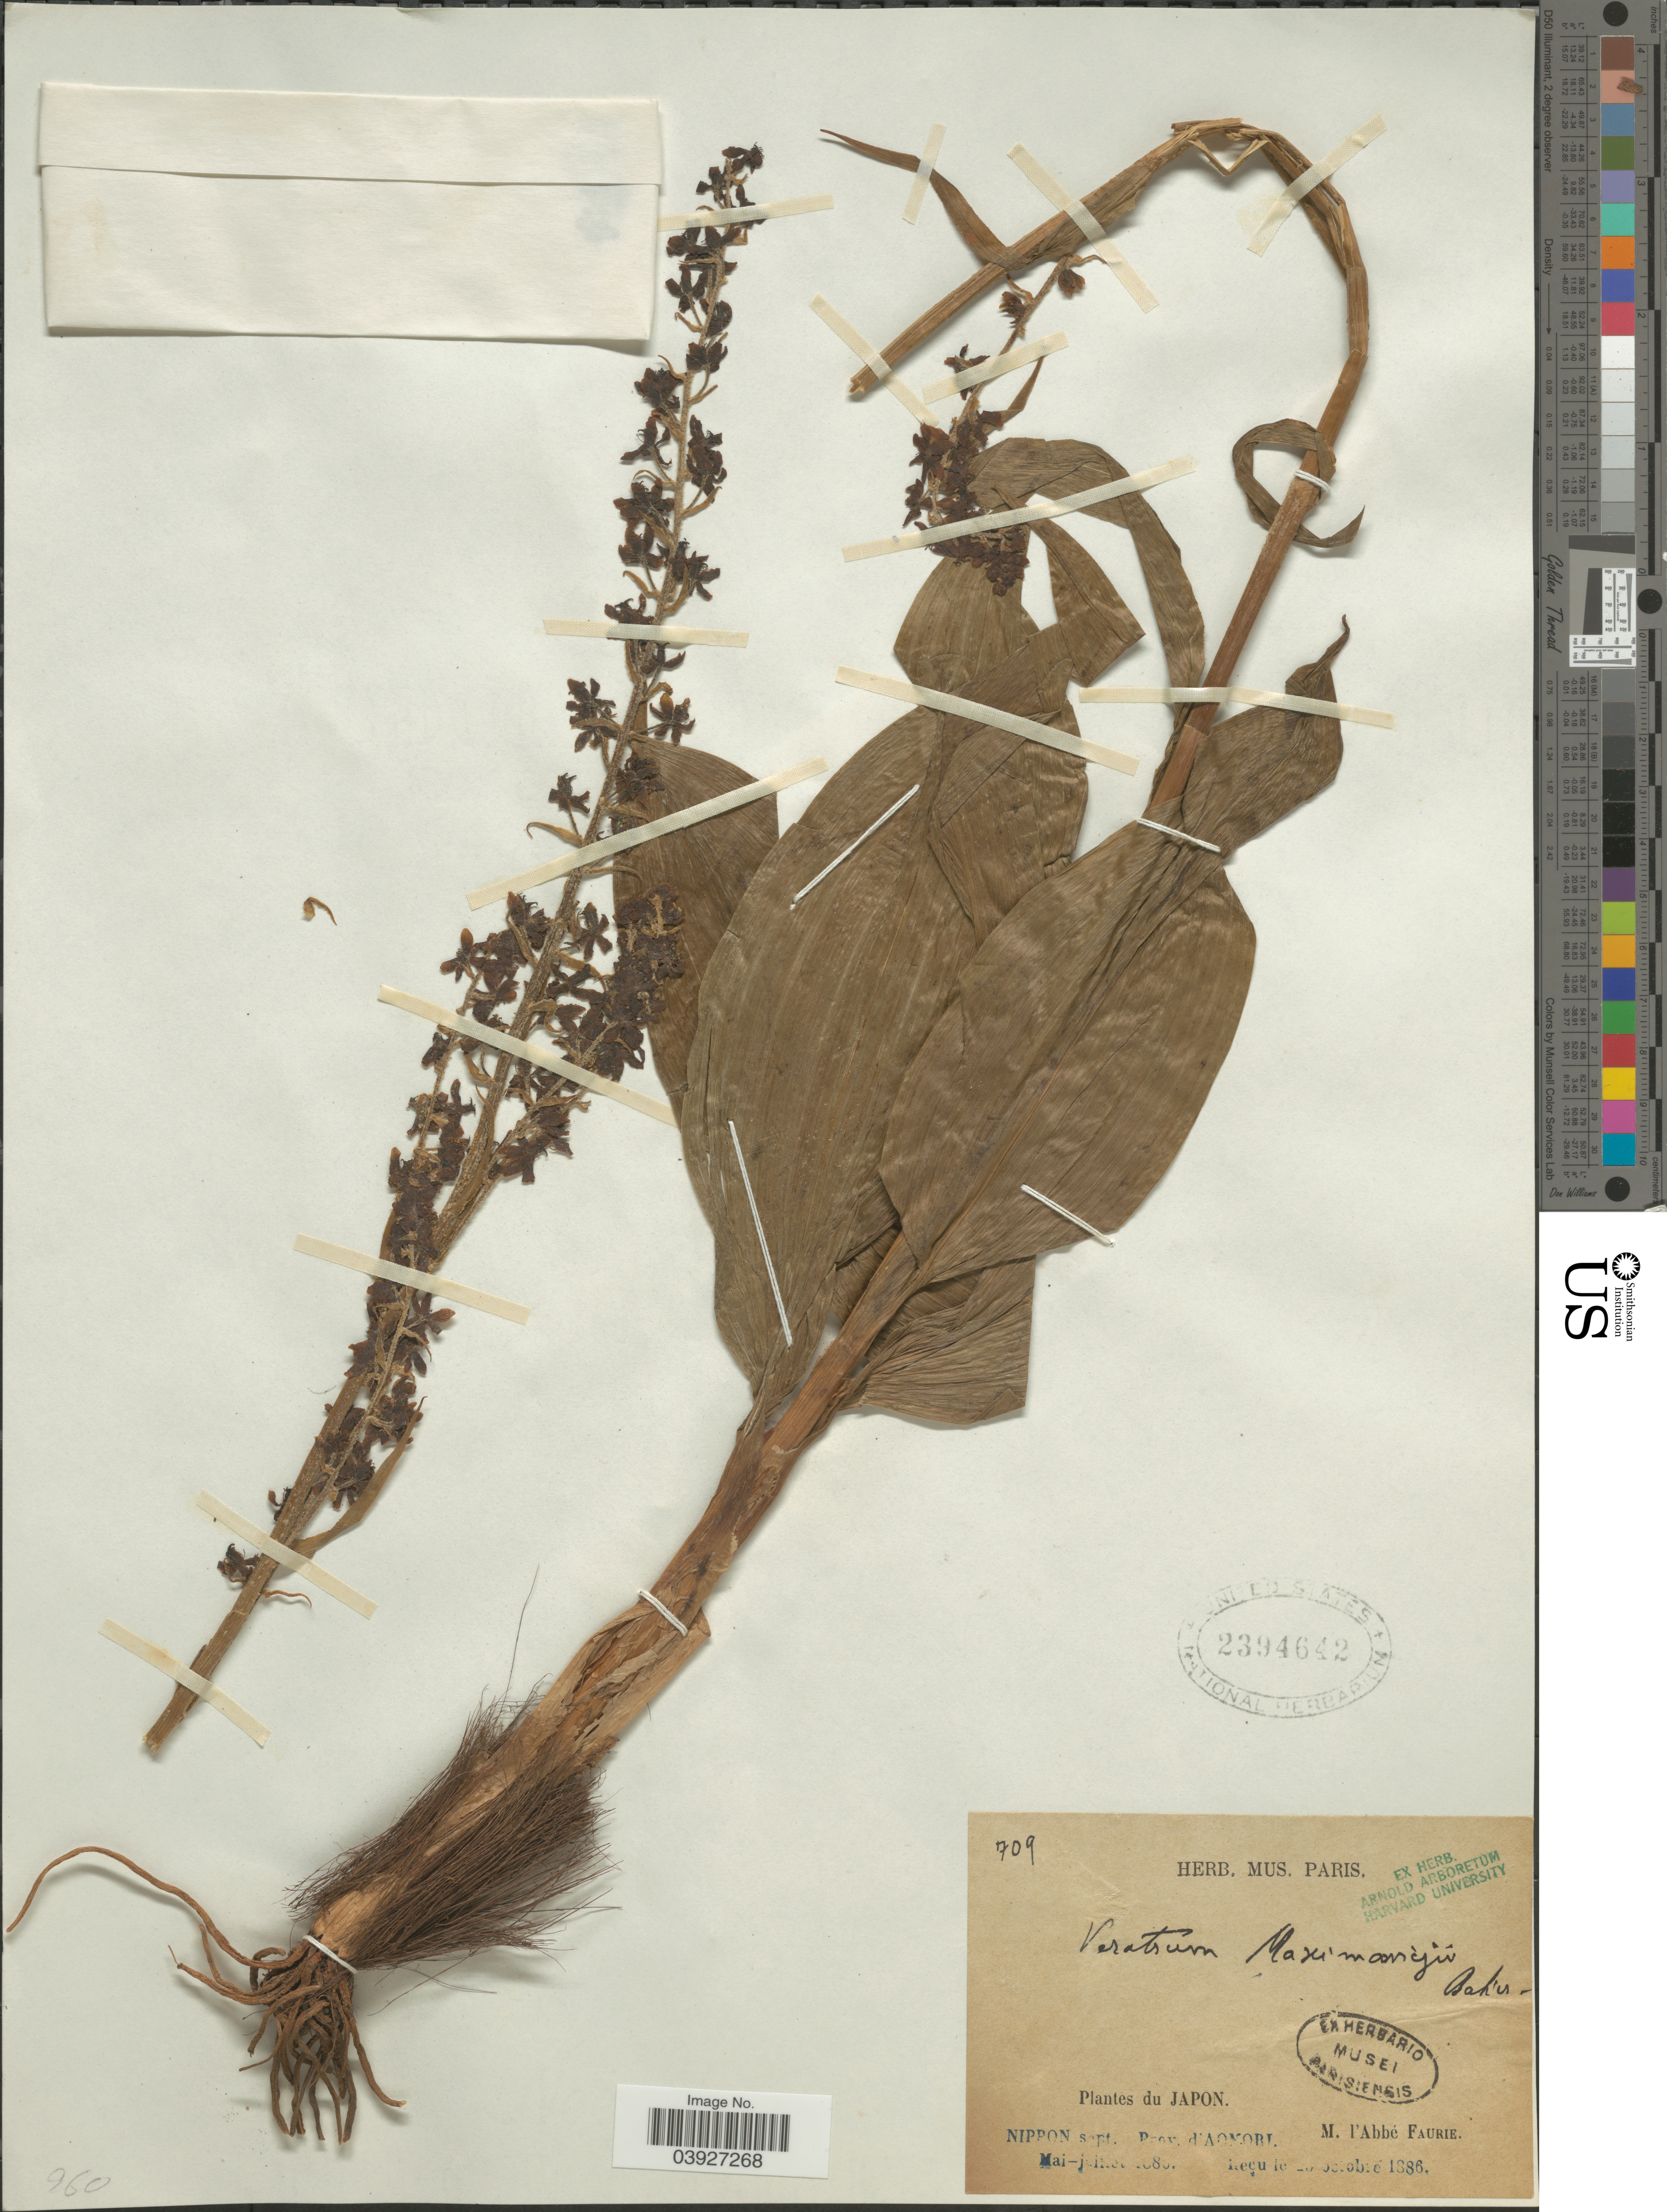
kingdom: Plantae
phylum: Tracheophyta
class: Liliopsida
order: Liliales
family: Melanthiaceae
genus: Veratrum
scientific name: Veratrum maximowiczii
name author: Baker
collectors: A. Faurie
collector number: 709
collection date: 1885-05/1885-07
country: Japan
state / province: Aomori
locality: Nippon sept.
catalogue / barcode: US 2394642